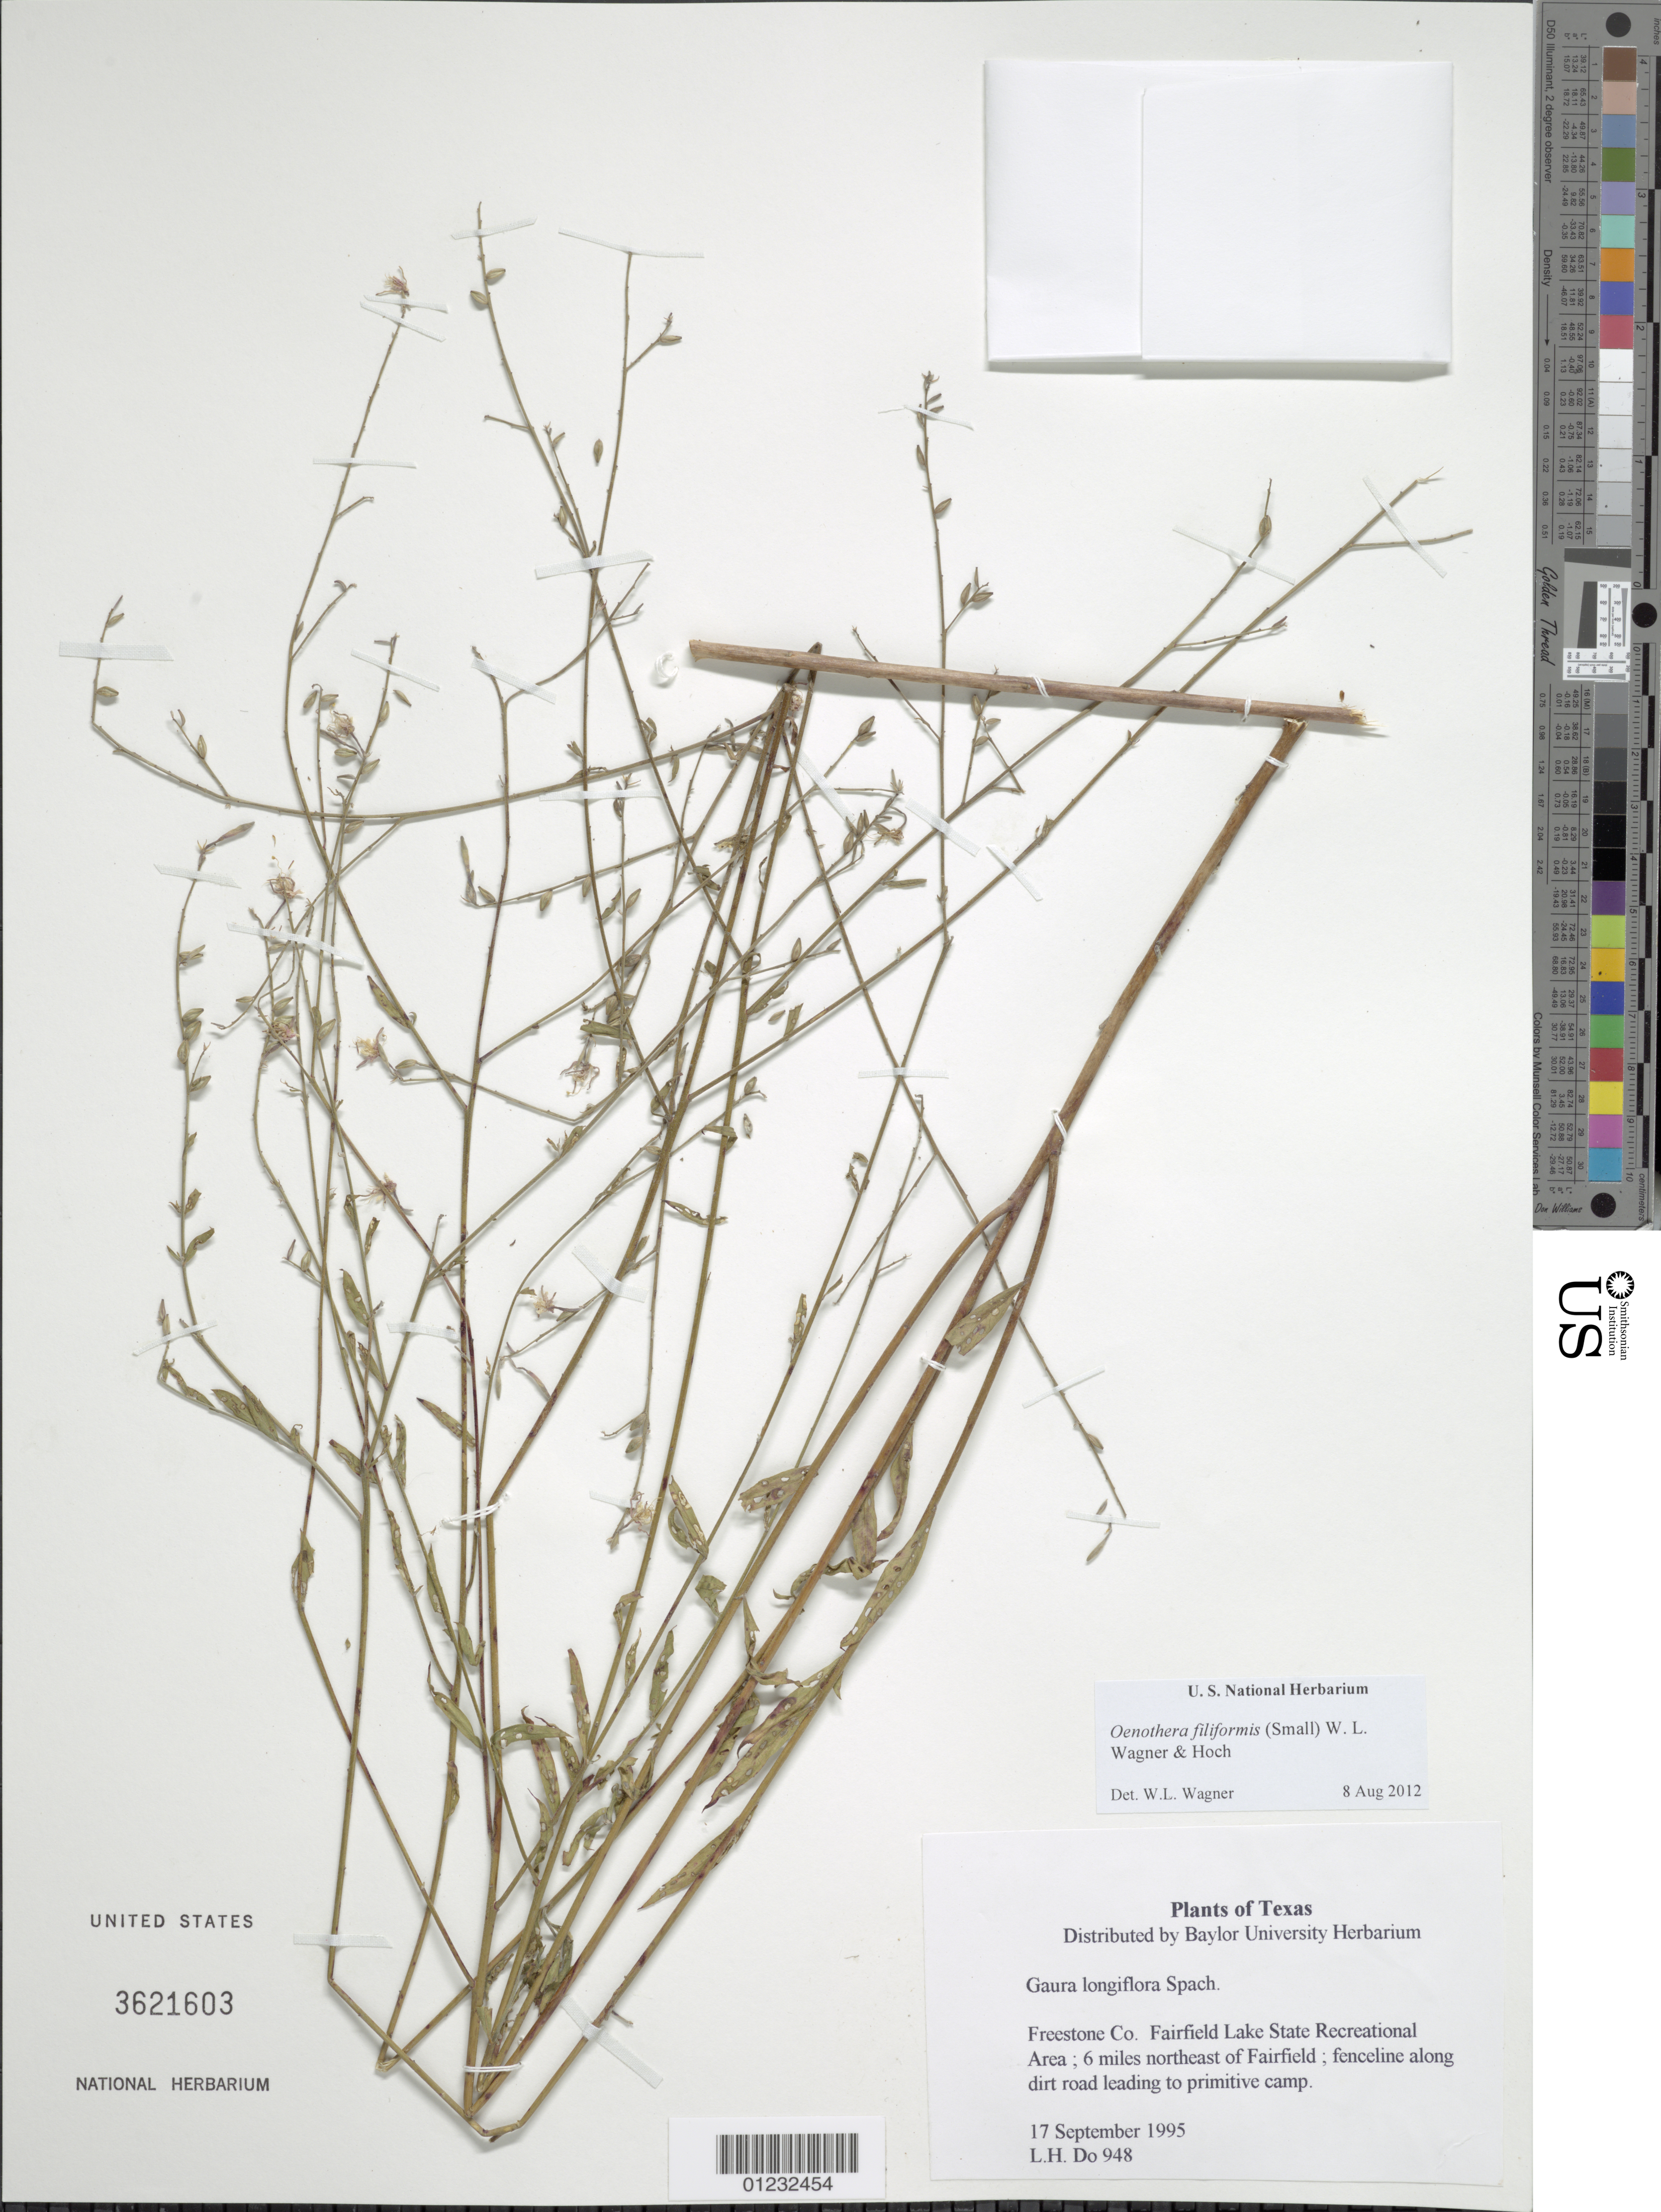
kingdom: Plantae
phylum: Tracheophyta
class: Magnoliopsida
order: Myrtales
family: Onagraceae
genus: Oenothera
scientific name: Oenothera filiformis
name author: (Small) W.L. Wagner & Hoch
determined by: Wagner, W. L., (BOT), Smithsonian Institution - National Museum of Natural History (UNITED STATES)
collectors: L. Do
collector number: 948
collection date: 1995-09-17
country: United States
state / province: Texas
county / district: Freestone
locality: Fairfield Lake State Recreational Area; 6 miles northeast of Fairfield.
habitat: Fenceline along dirt road.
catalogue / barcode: US 3621603